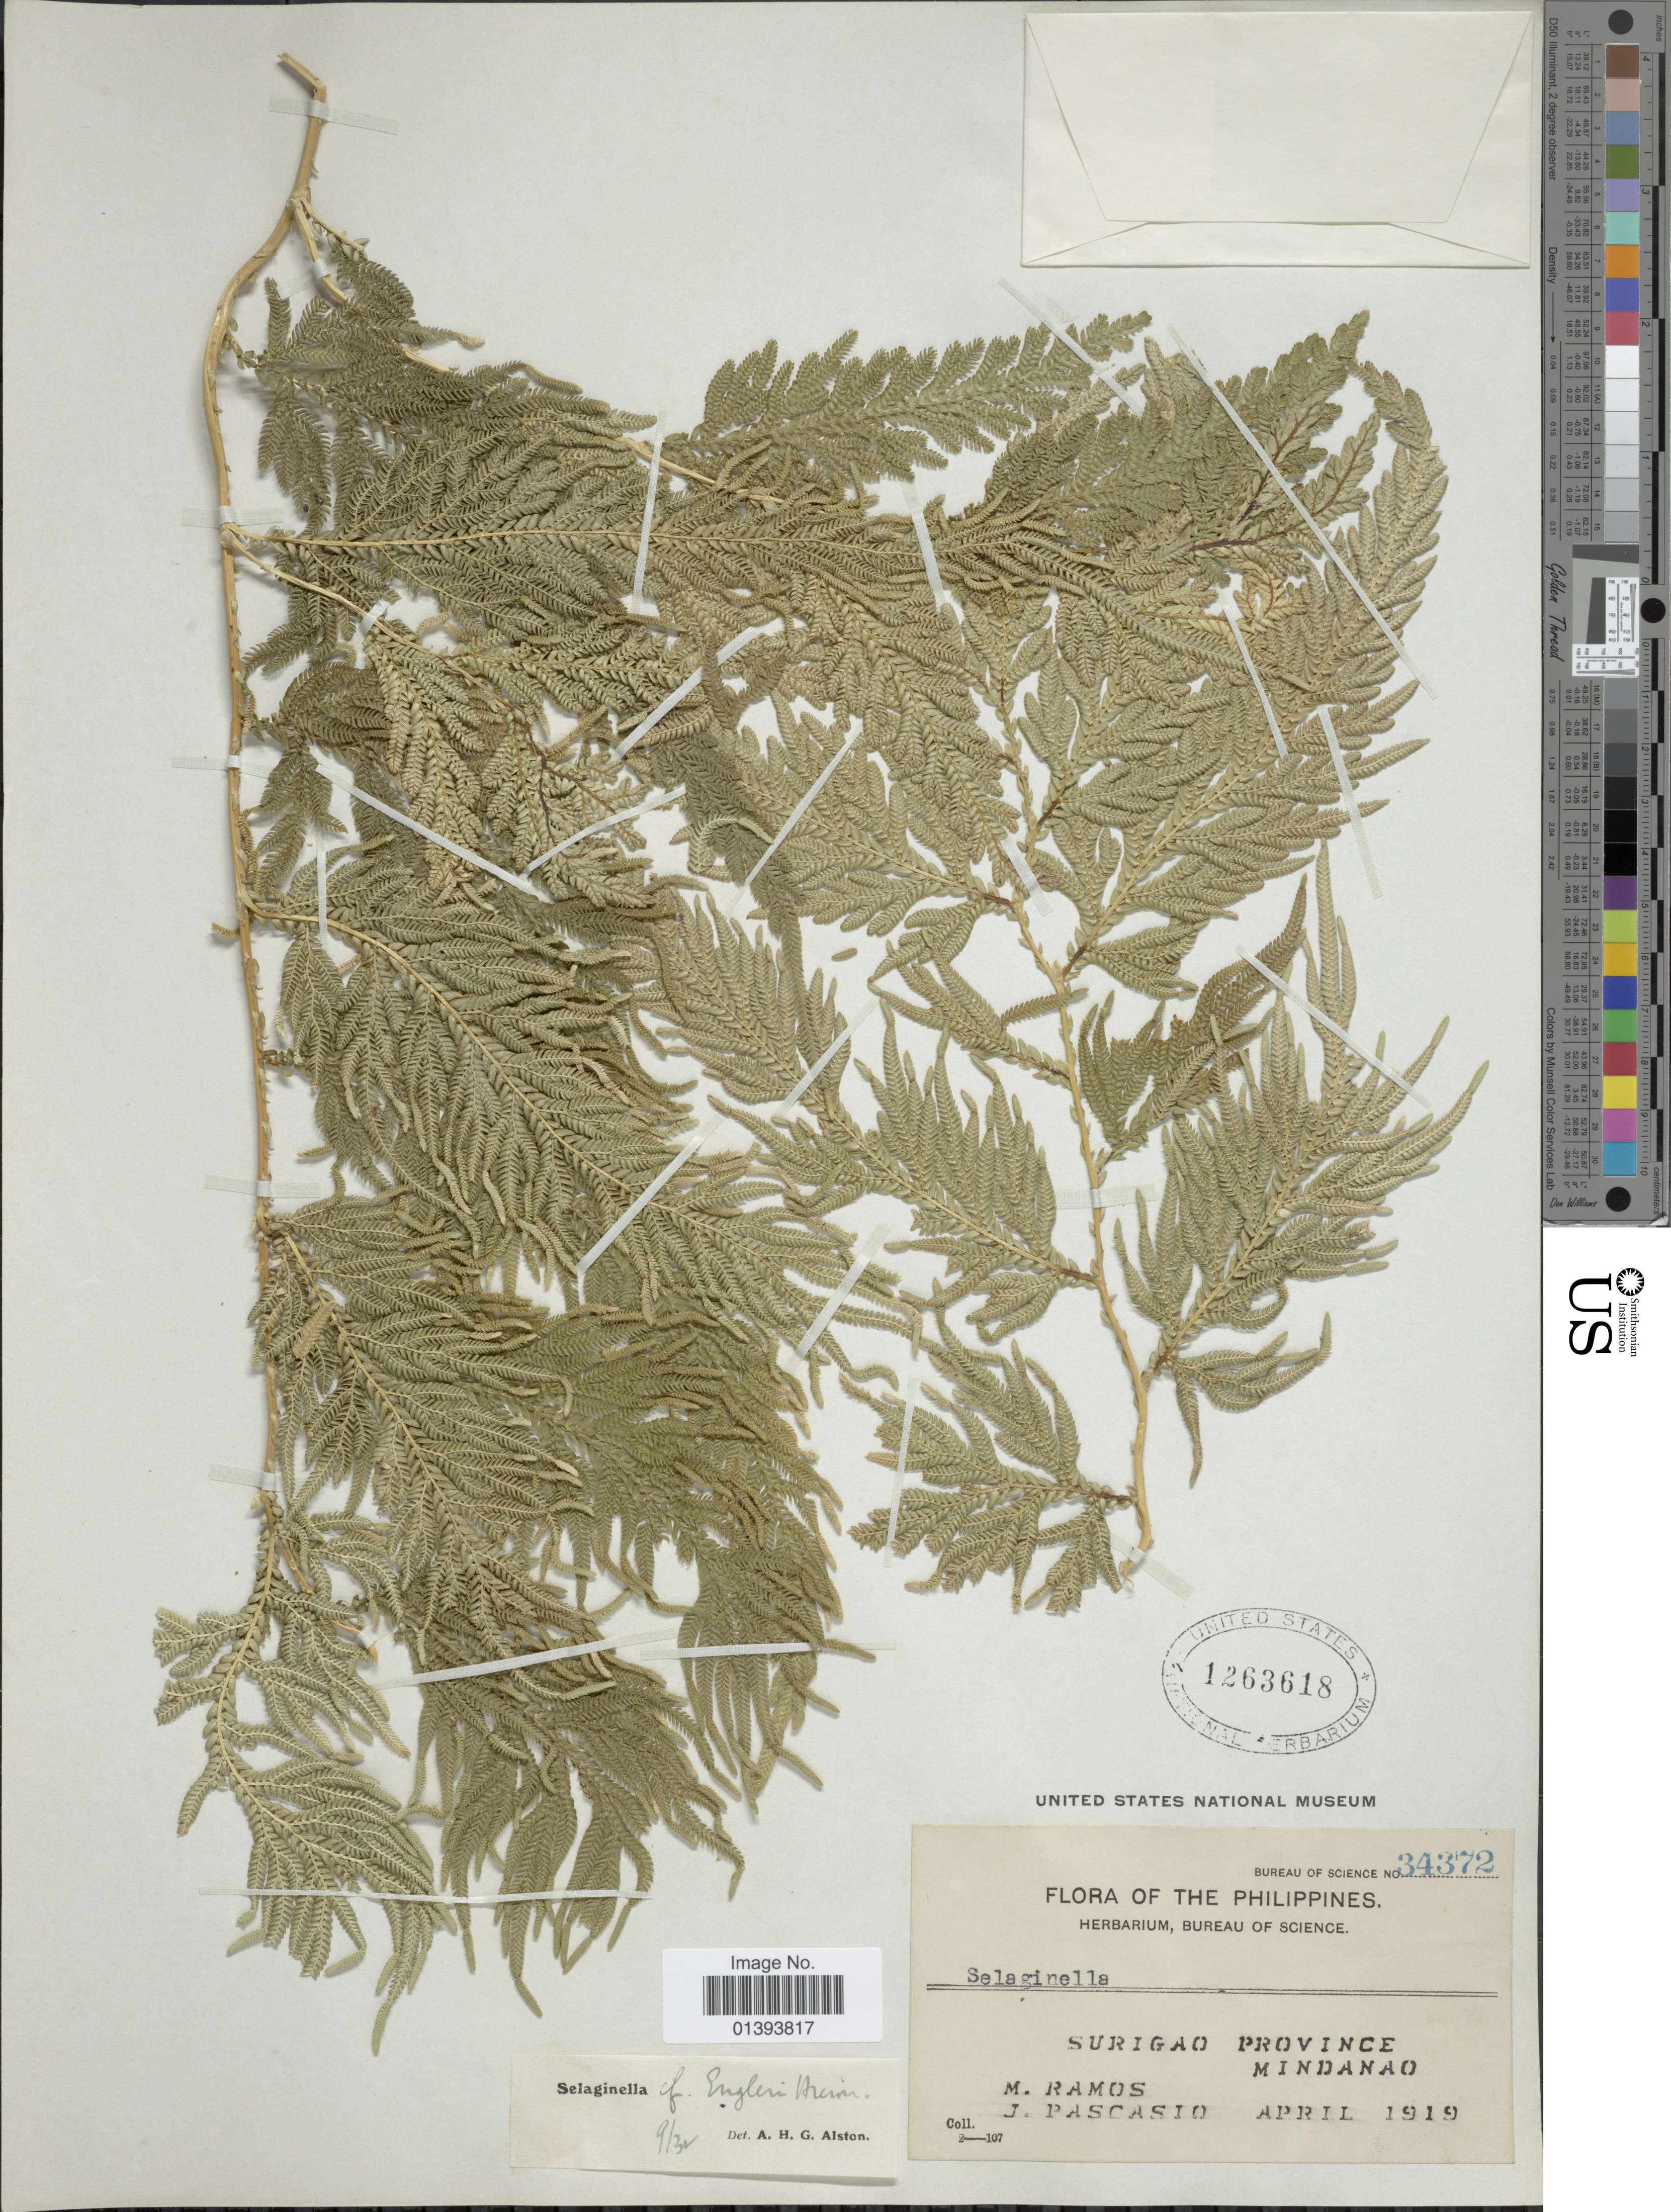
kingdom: Plantae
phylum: Tracheophyta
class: Lycopodiopsida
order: Selaginellales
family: Selaginellaceae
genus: Selaginella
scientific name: Selaginella engleri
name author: Hieron.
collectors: M. Ramos & J. Pascasio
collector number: Bureau of Science 34372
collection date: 1919-04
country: Philippines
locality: Surigao Province, Mindanao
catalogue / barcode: US 1263618